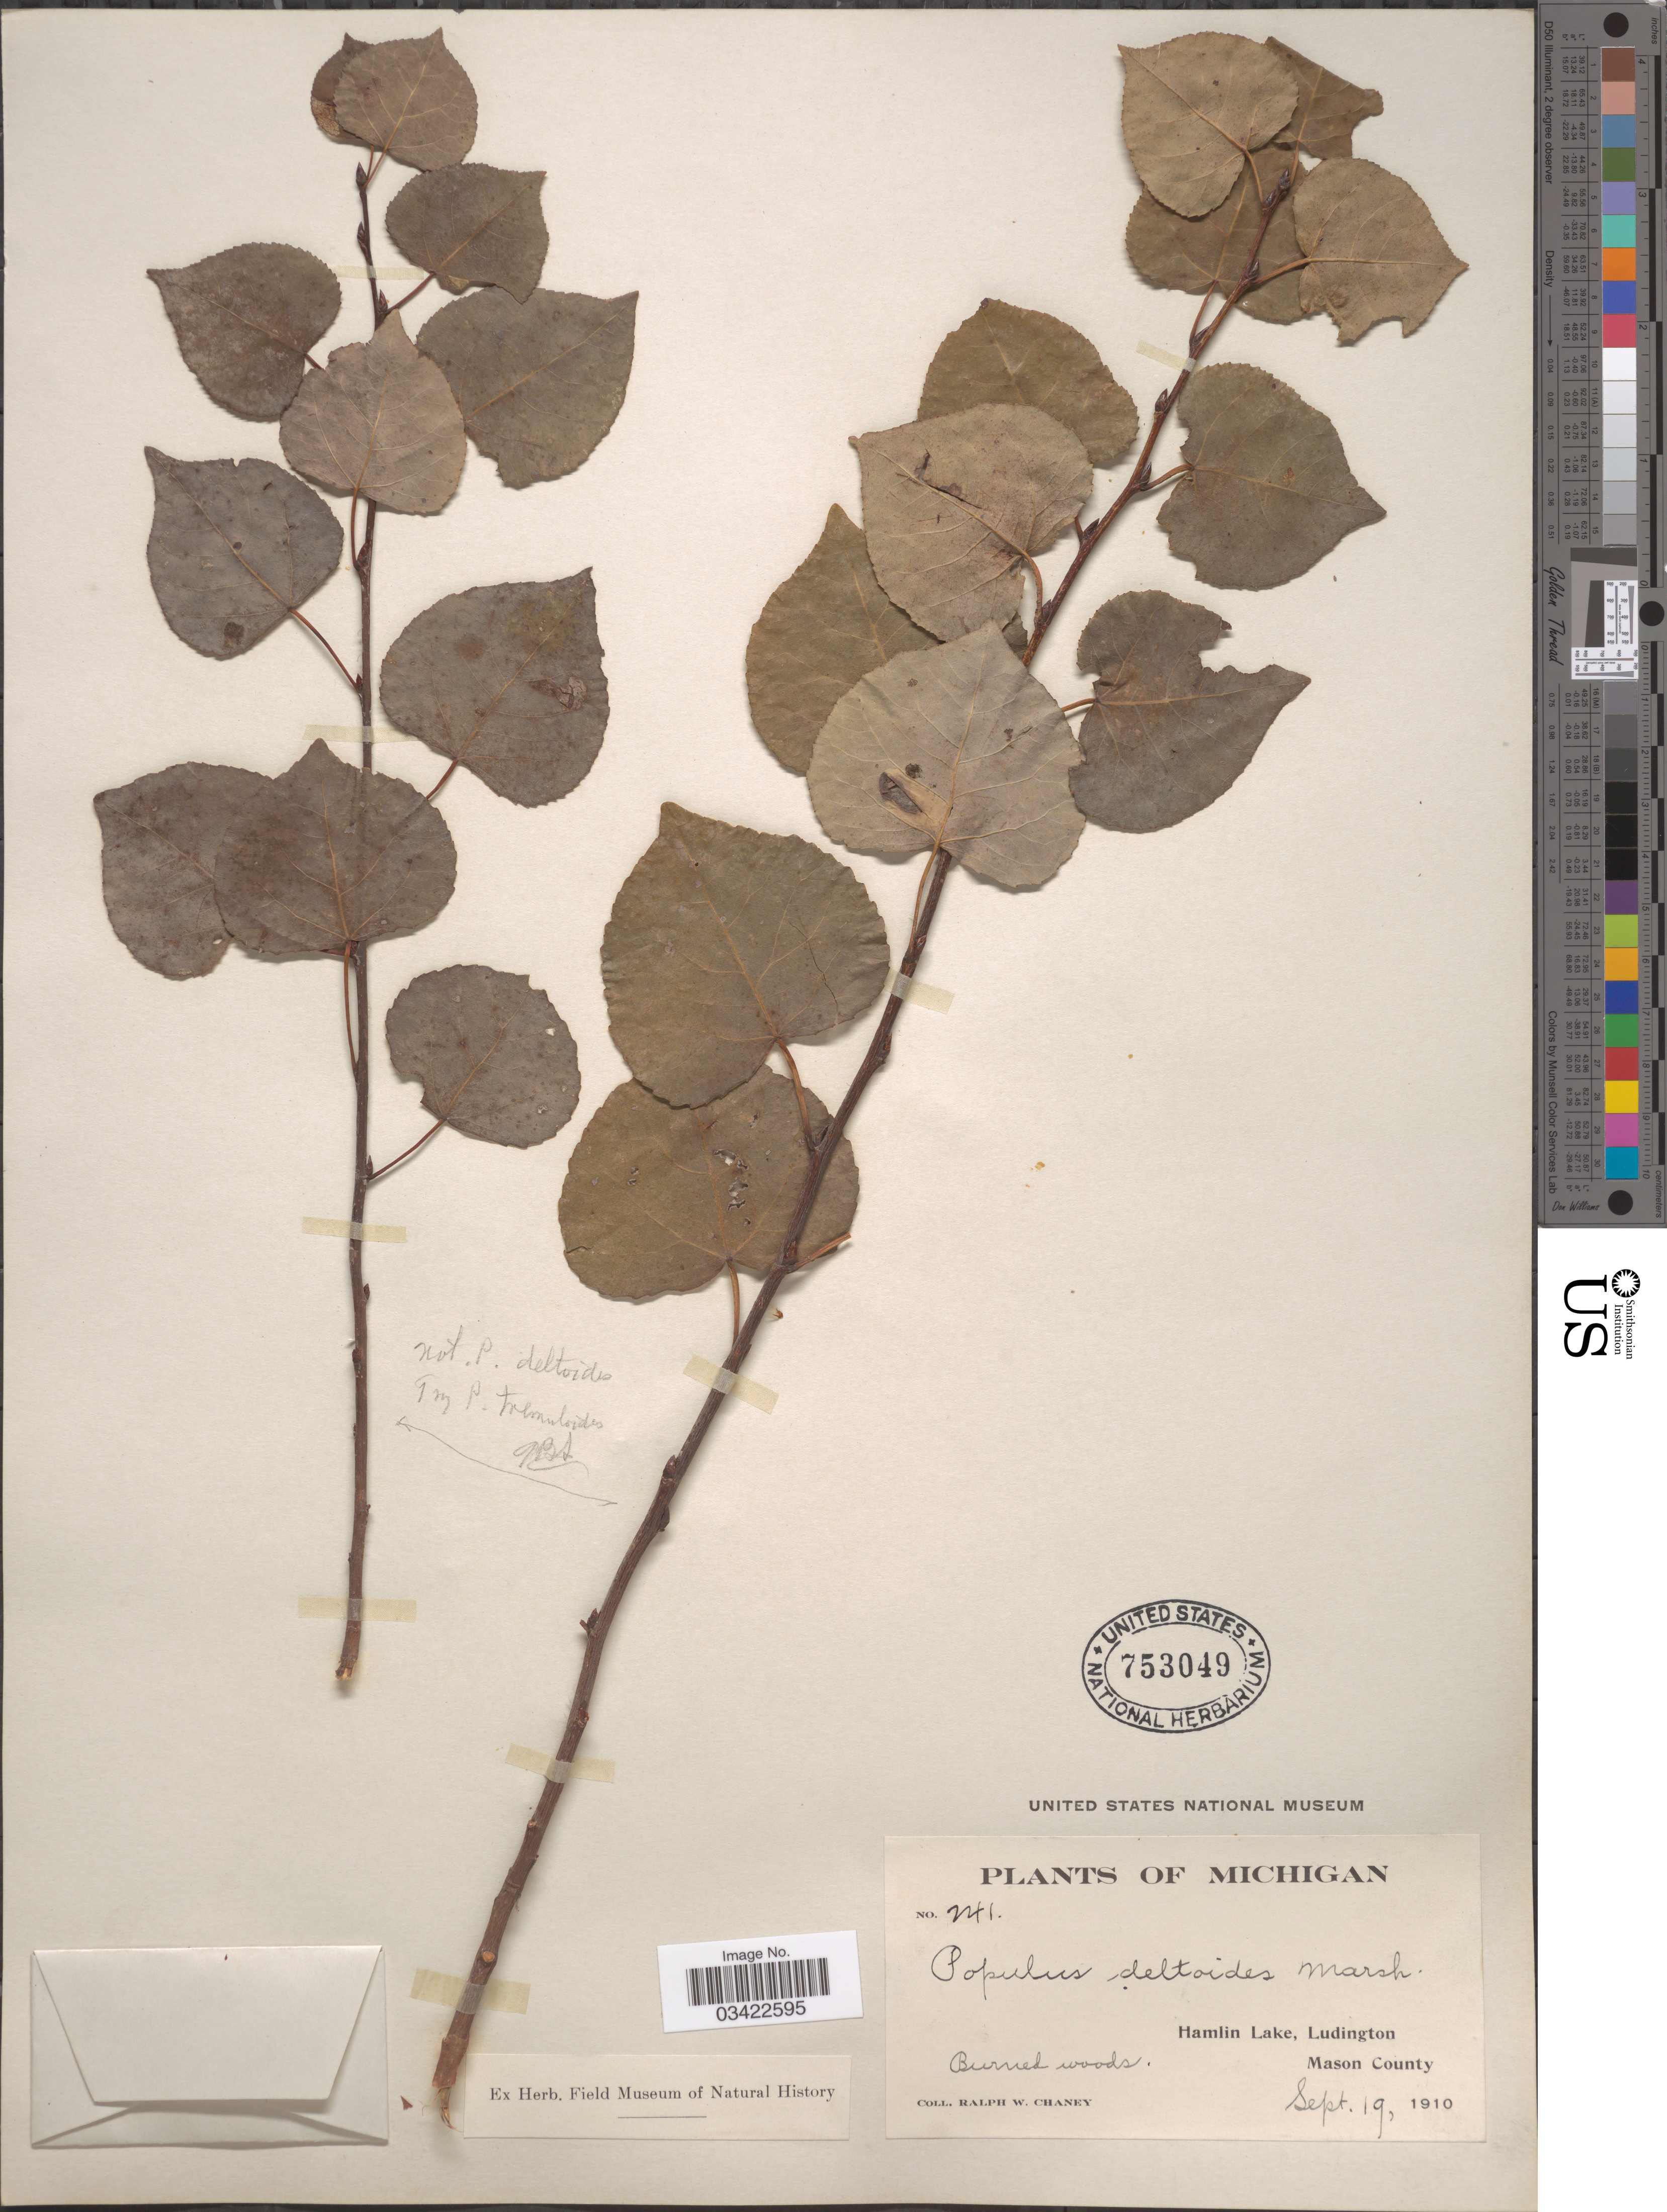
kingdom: Plantae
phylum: Tracheophyta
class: Magnoliopsida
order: Malpighiales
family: Salicaceae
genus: Populus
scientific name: Populus tremuloides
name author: Michx.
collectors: R. Chaney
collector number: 241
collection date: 1910-09-19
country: United States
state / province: Michigan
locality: Hamlin Lake, Ludington, Mason County.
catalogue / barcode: US 753049